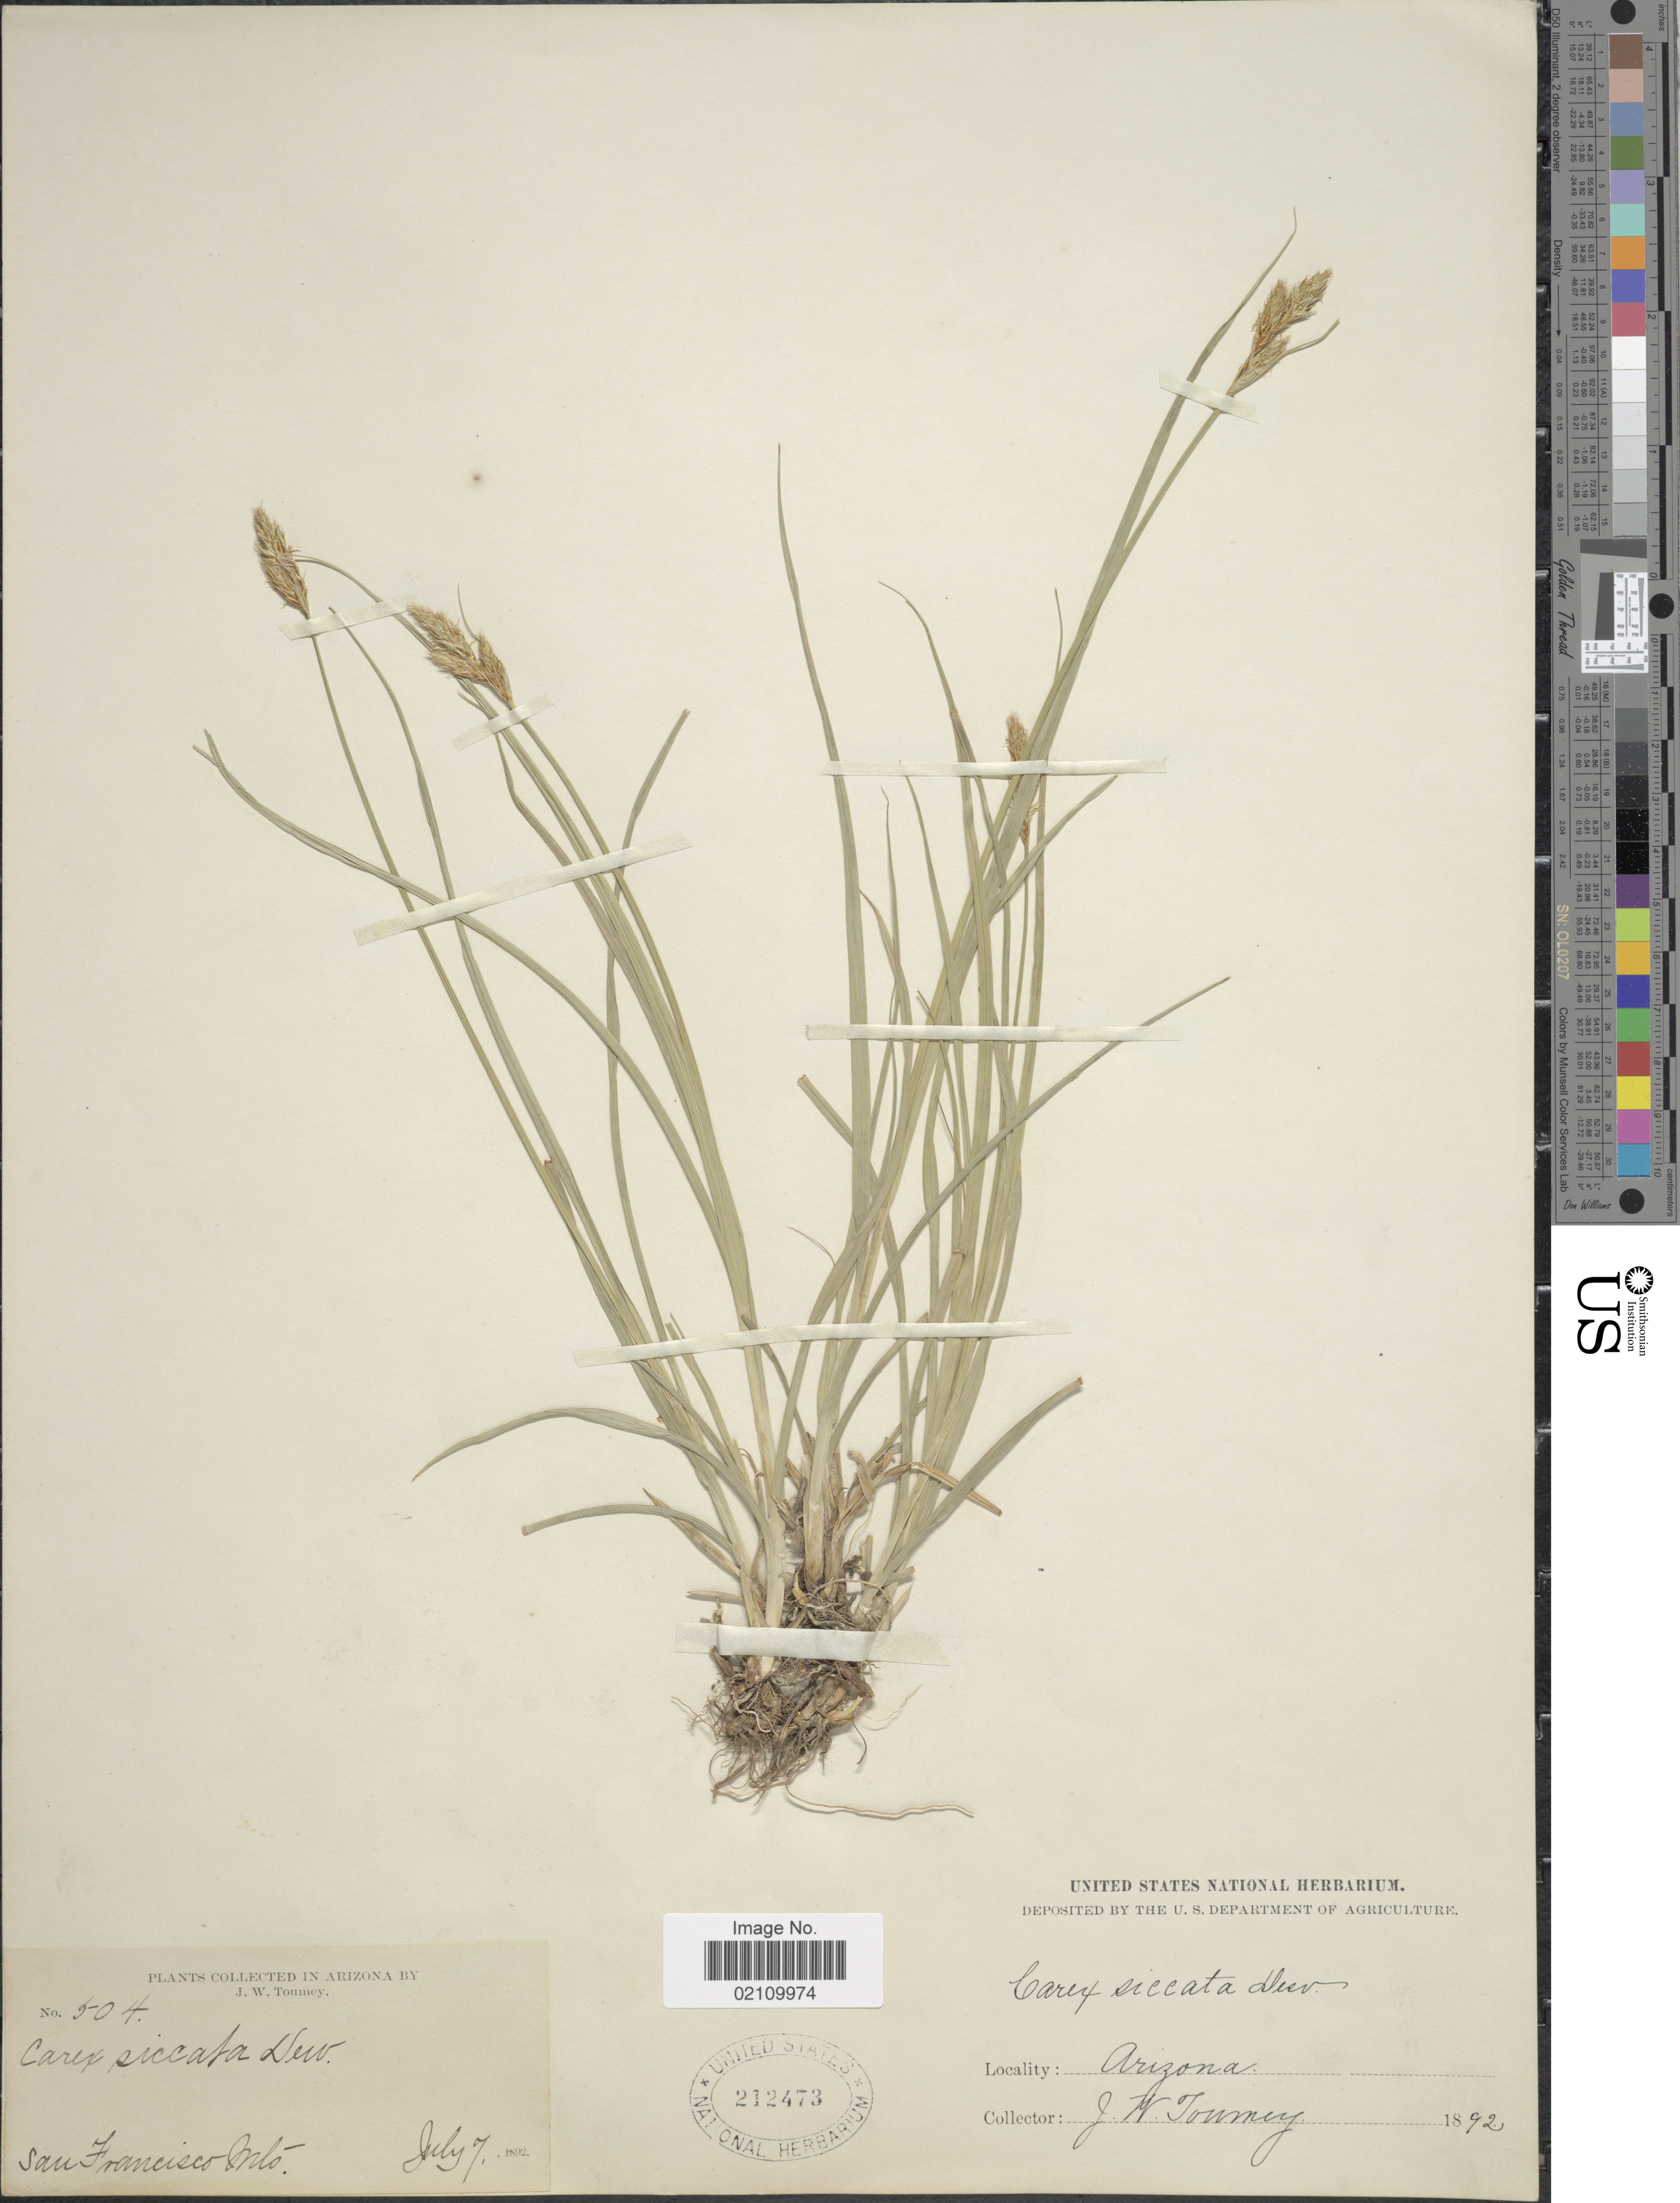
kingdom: Plantae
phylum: Tracheophyta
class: Liliopsida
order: Poales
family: Cyperaceae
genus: Carex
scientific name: Carex siccata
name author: Dewey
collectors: J. W. Toumey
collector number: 504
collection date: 1892-07-07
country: United States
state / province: Arizona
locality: San Francisco Mts.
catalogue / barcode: US 212473